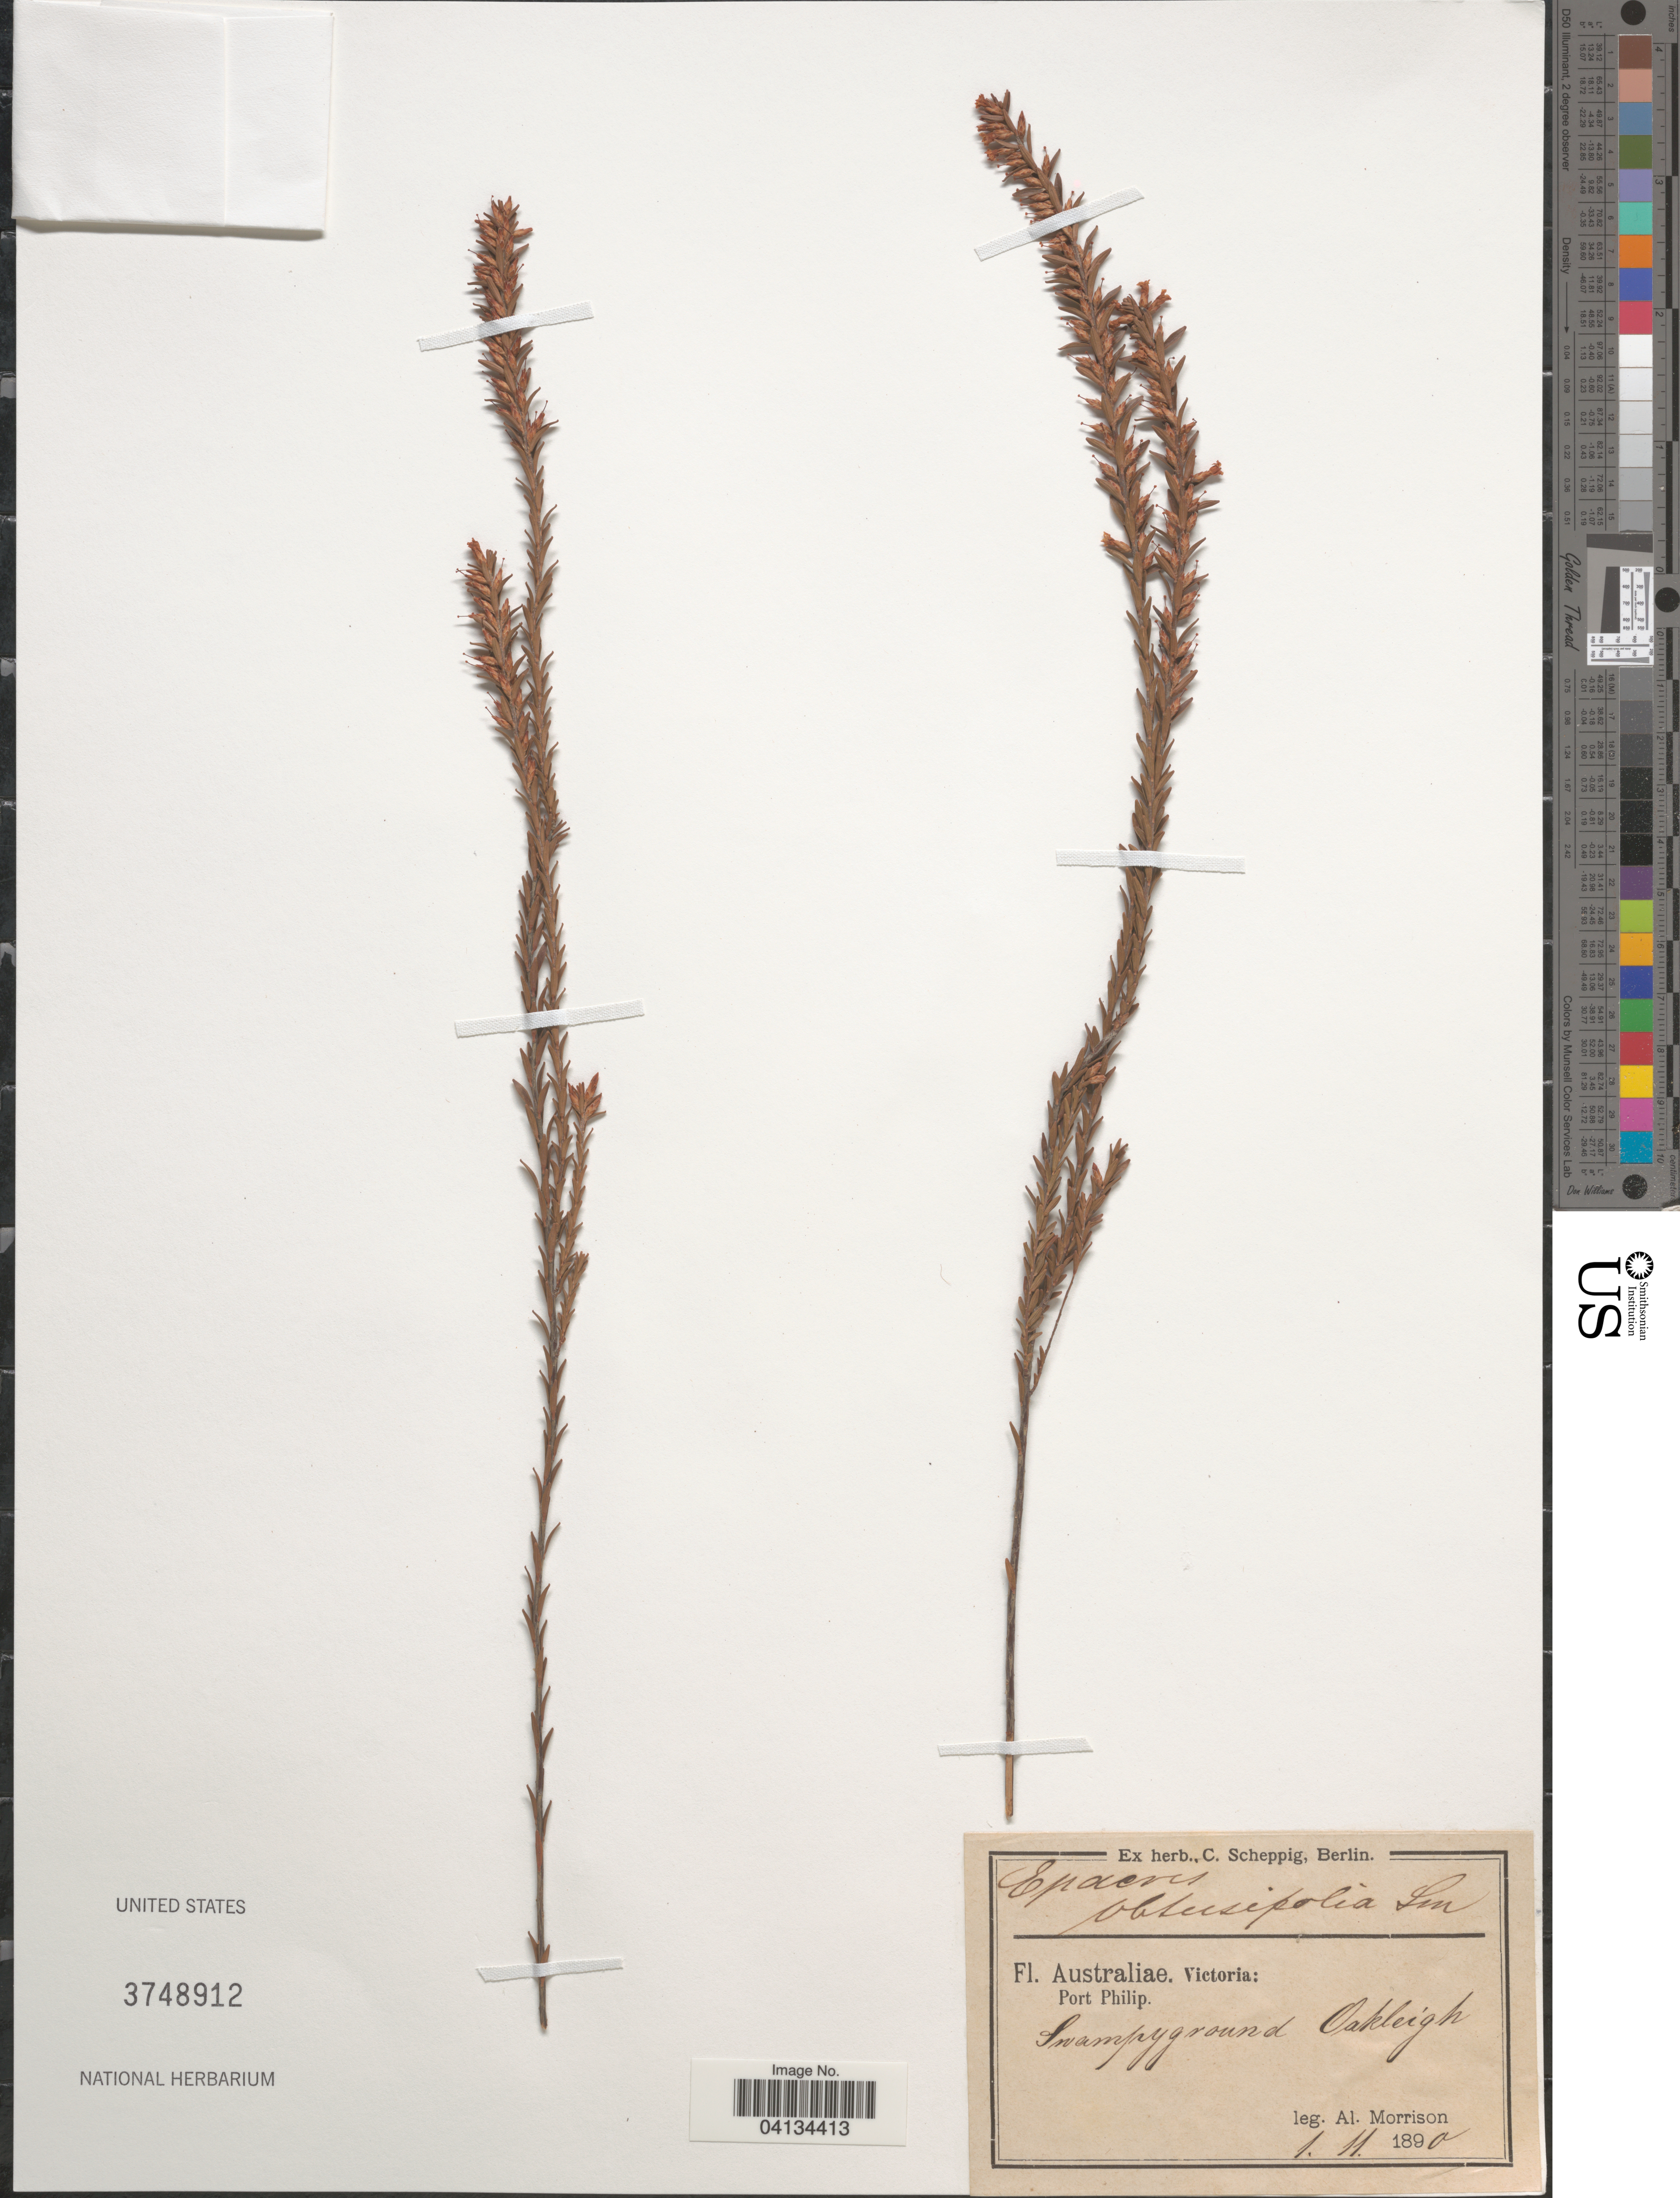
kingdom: Plantae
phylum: Tracheophyta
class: Magnoliopsida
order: Ericales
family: Ericaceae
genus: Epacris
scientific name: Epacris obtusifolia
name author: Sm.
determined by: Strong, Mark T., (BOT), Smithsonian Institution - National Museum of Natural History (UNITED STATES)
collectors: A. Morrison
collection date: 1890-11-01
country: Australia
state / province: Victoria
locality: Australiae. Victoria: Port Philip. Swampground Oakleigh.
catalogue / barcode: US 3748912